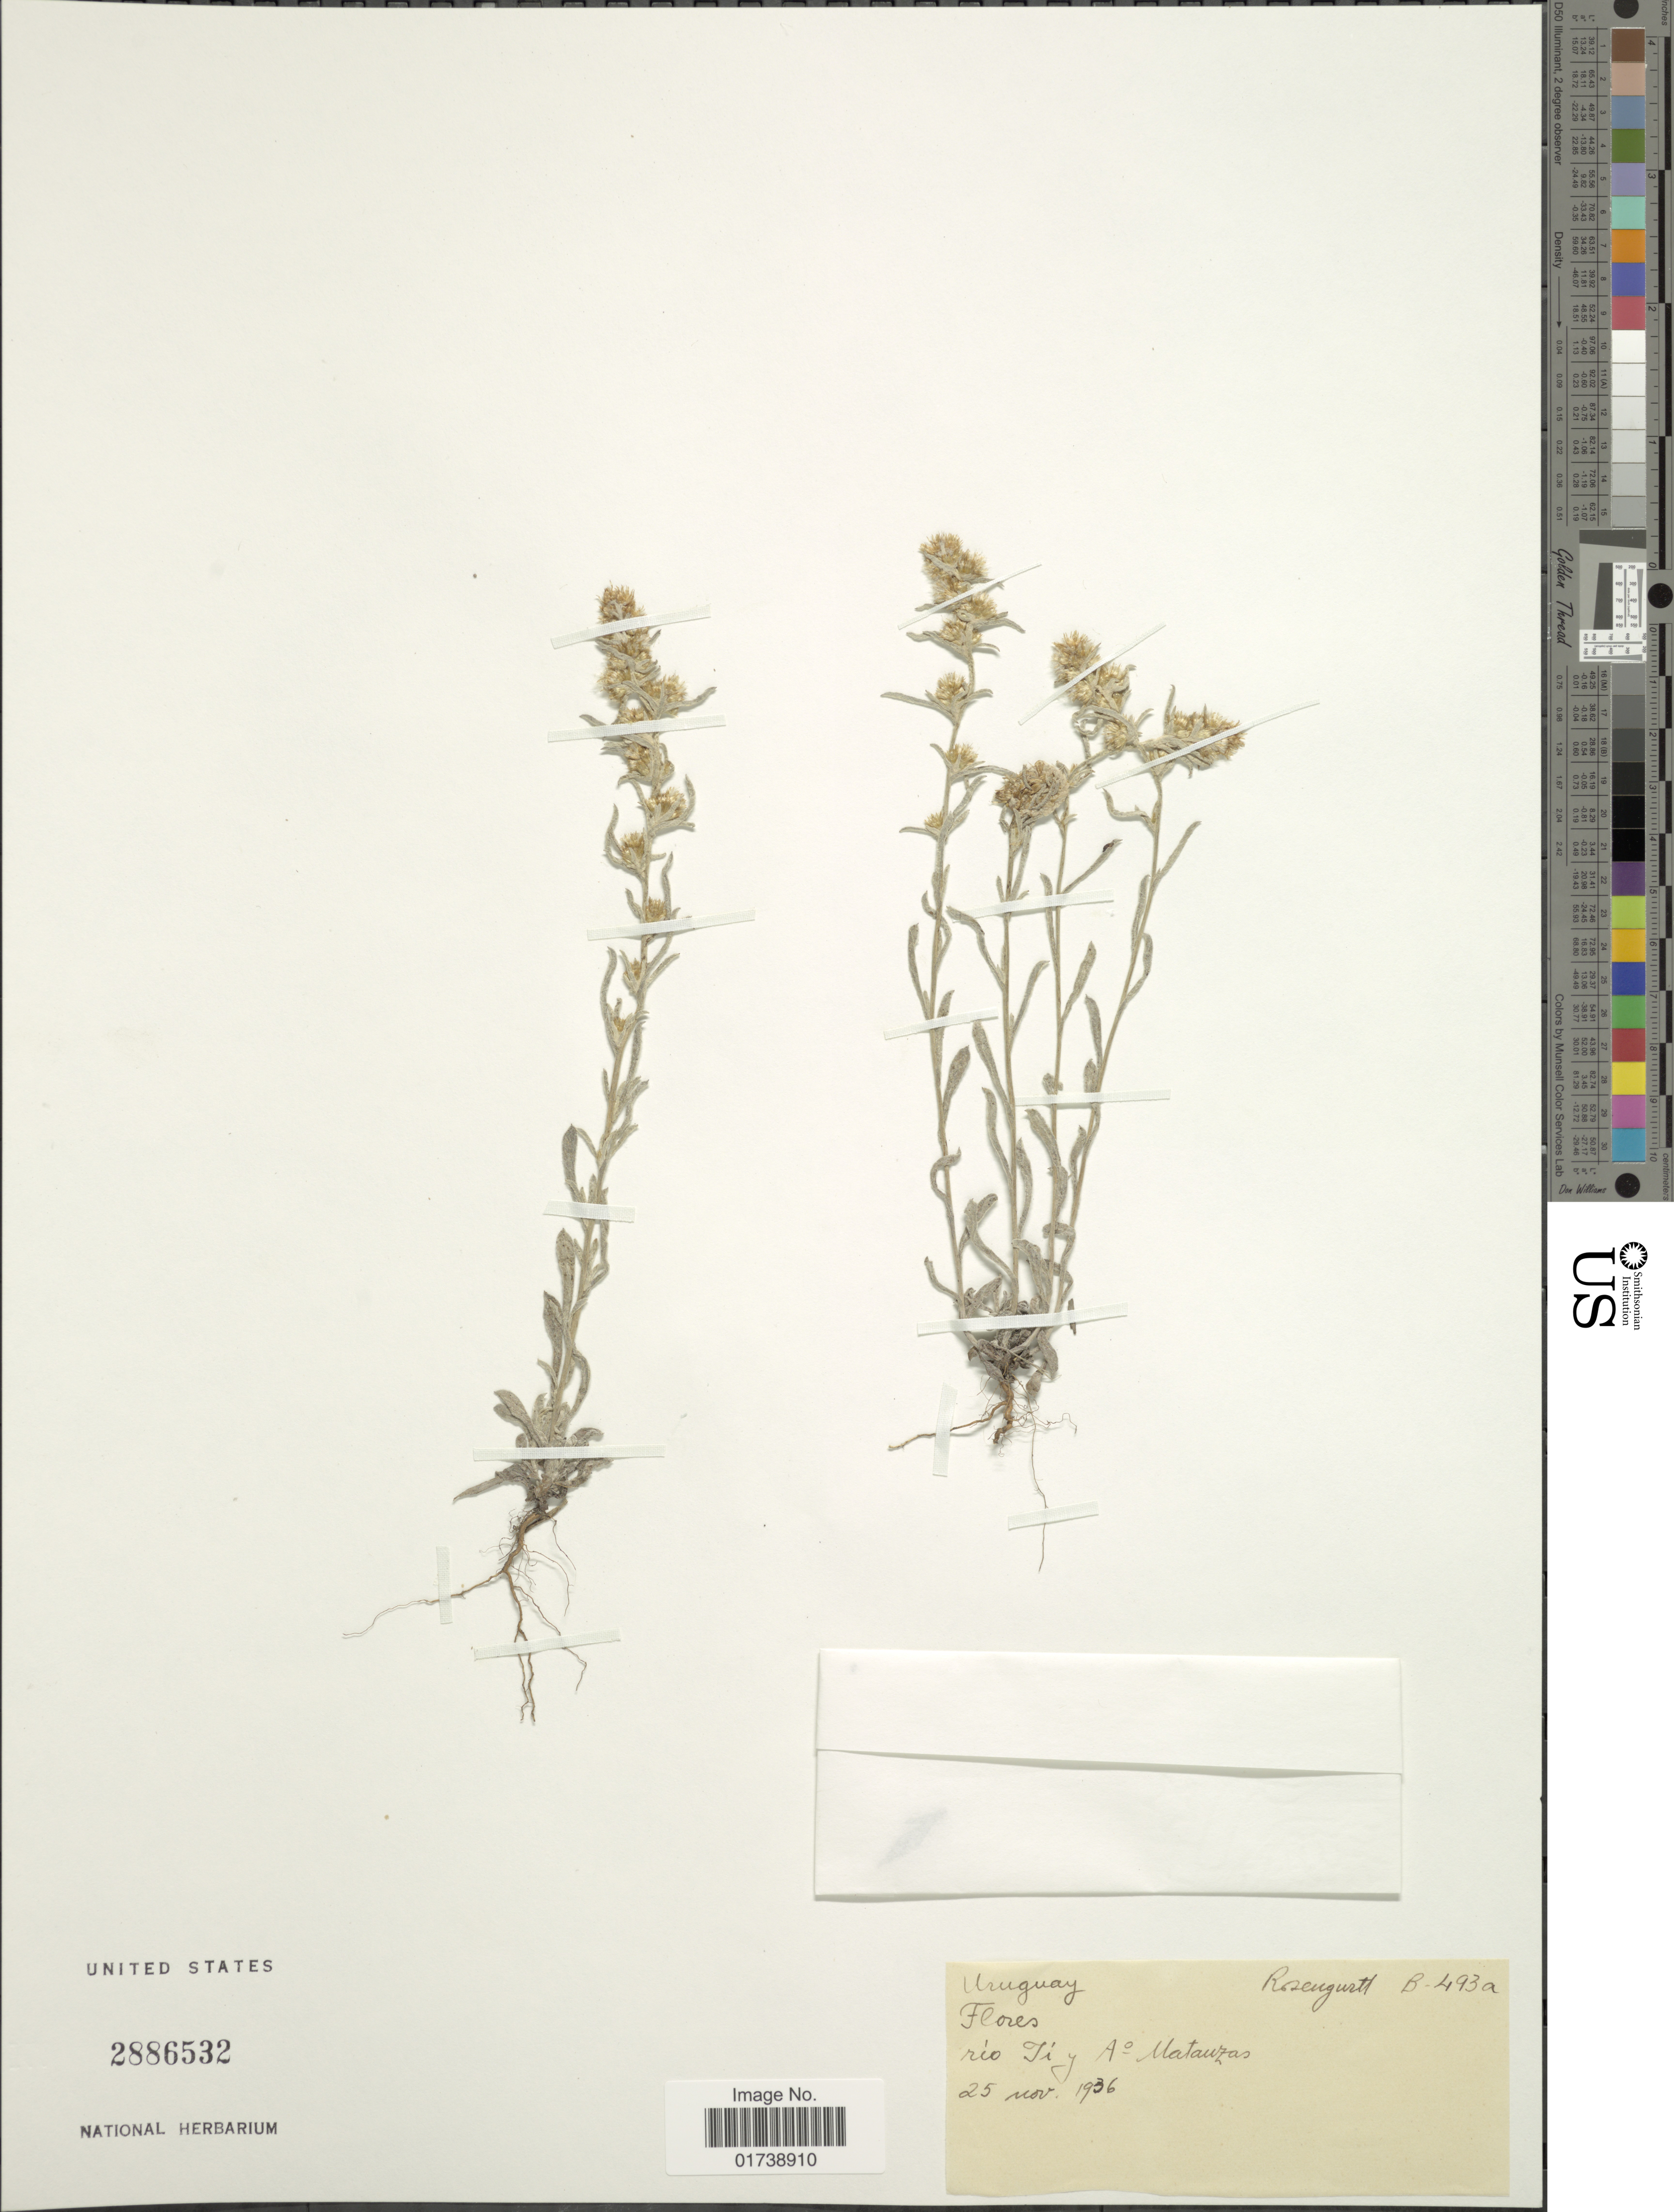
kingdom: Plantae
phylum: Tracheophyta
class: Magnoliopsida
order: Asterales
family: Asteraceae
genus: Gamochaeta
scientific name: Gamochaeta sp.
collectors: Rosengurtt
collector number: B493a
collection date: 1936-11-25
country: Uruguay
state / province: Flores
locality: Rio Yi y Ao Matanzas.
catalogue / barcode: US 2886532